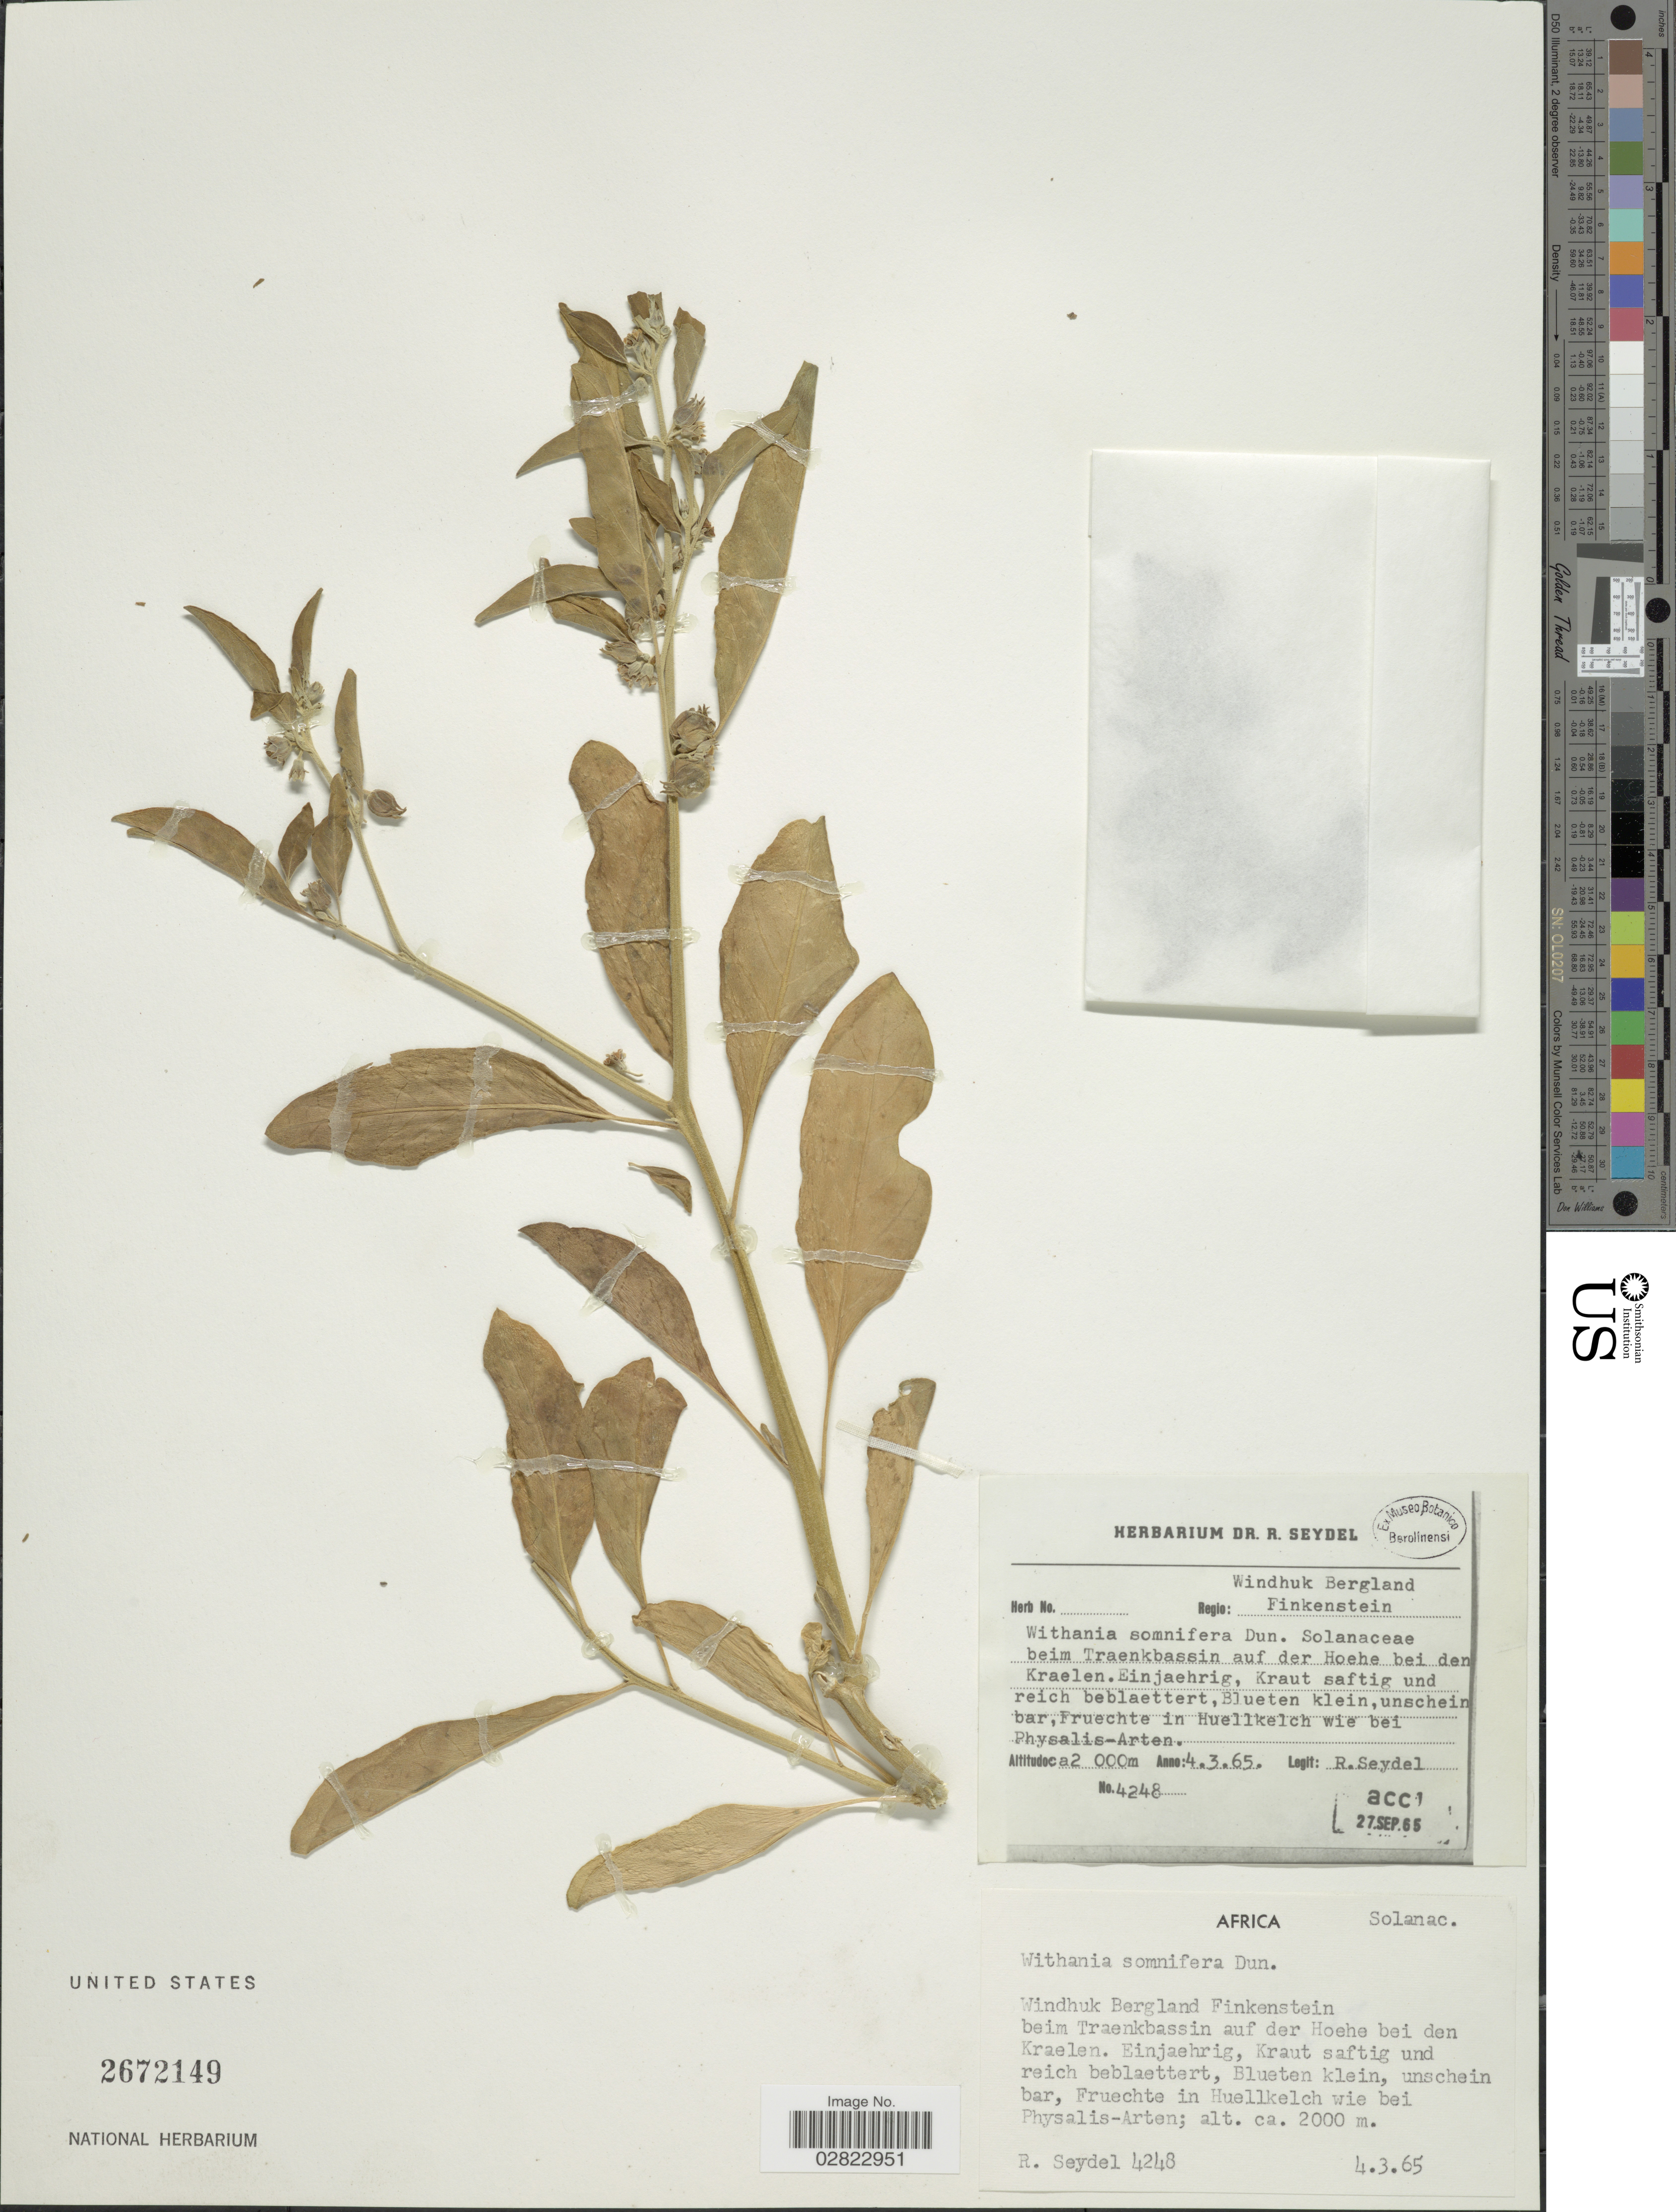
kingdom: Plantae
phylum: Tracheophyta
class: Magnoliopsida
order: Solanales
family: Solanaceae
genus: Withania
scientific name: Withania somnifera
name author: (L.) Dunal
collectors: R. Seydel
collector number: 4248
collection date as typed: Transcribed d/m/y: 4/3/65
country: Namibia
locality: Regio: Windhoek Bergland Finkenstein beim Traenkbassin auf der Hoehe bei den Kraelen.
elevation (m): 2000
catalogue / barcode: US 2672149